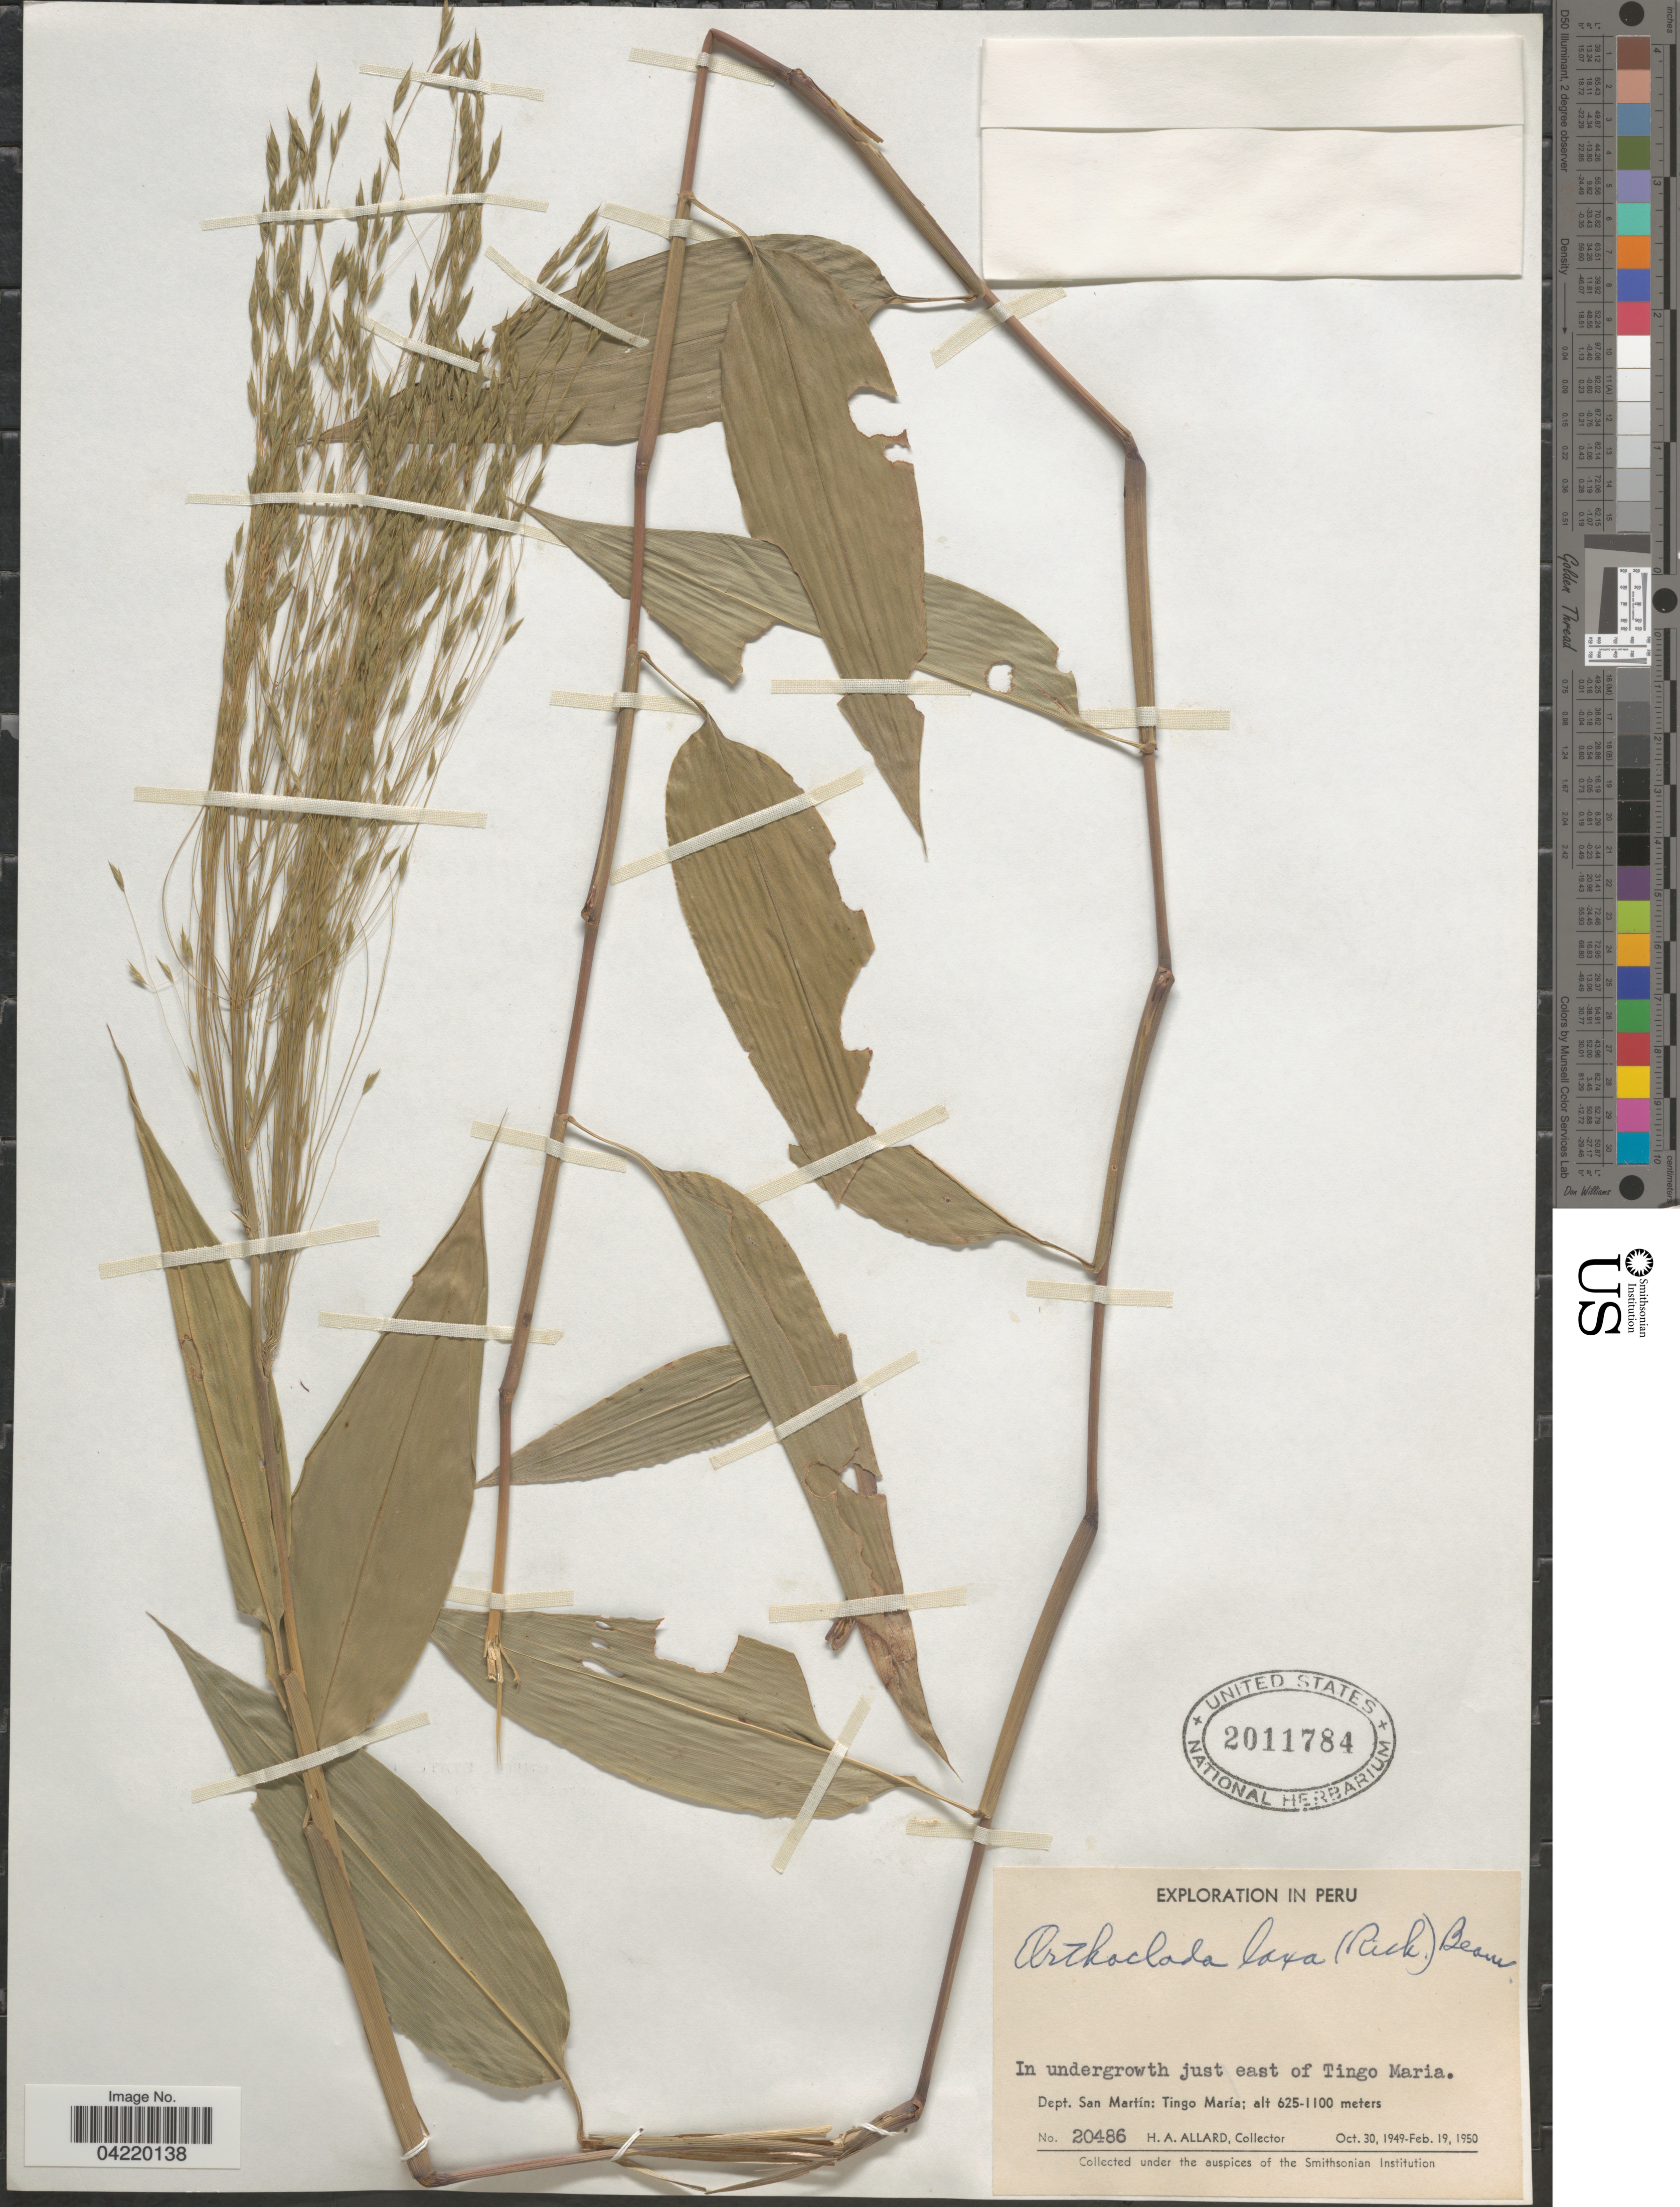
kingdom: Plantae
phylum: Tracheophyta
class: Liliopsida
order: Poales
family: Poaceae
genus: Orthoclada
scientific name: Orthoclada laxa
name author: P. Beauv.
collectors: H. A. Allard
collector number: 20486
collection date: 1949-10-30/1950-02-19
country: Peru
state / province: San Martín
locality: Exploration in Peru. In undergrowth just east of Tingo Maria. Dept. San Martín: Tingo Maria.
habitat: in undergrowth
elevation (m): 625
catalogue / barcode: US 2011784